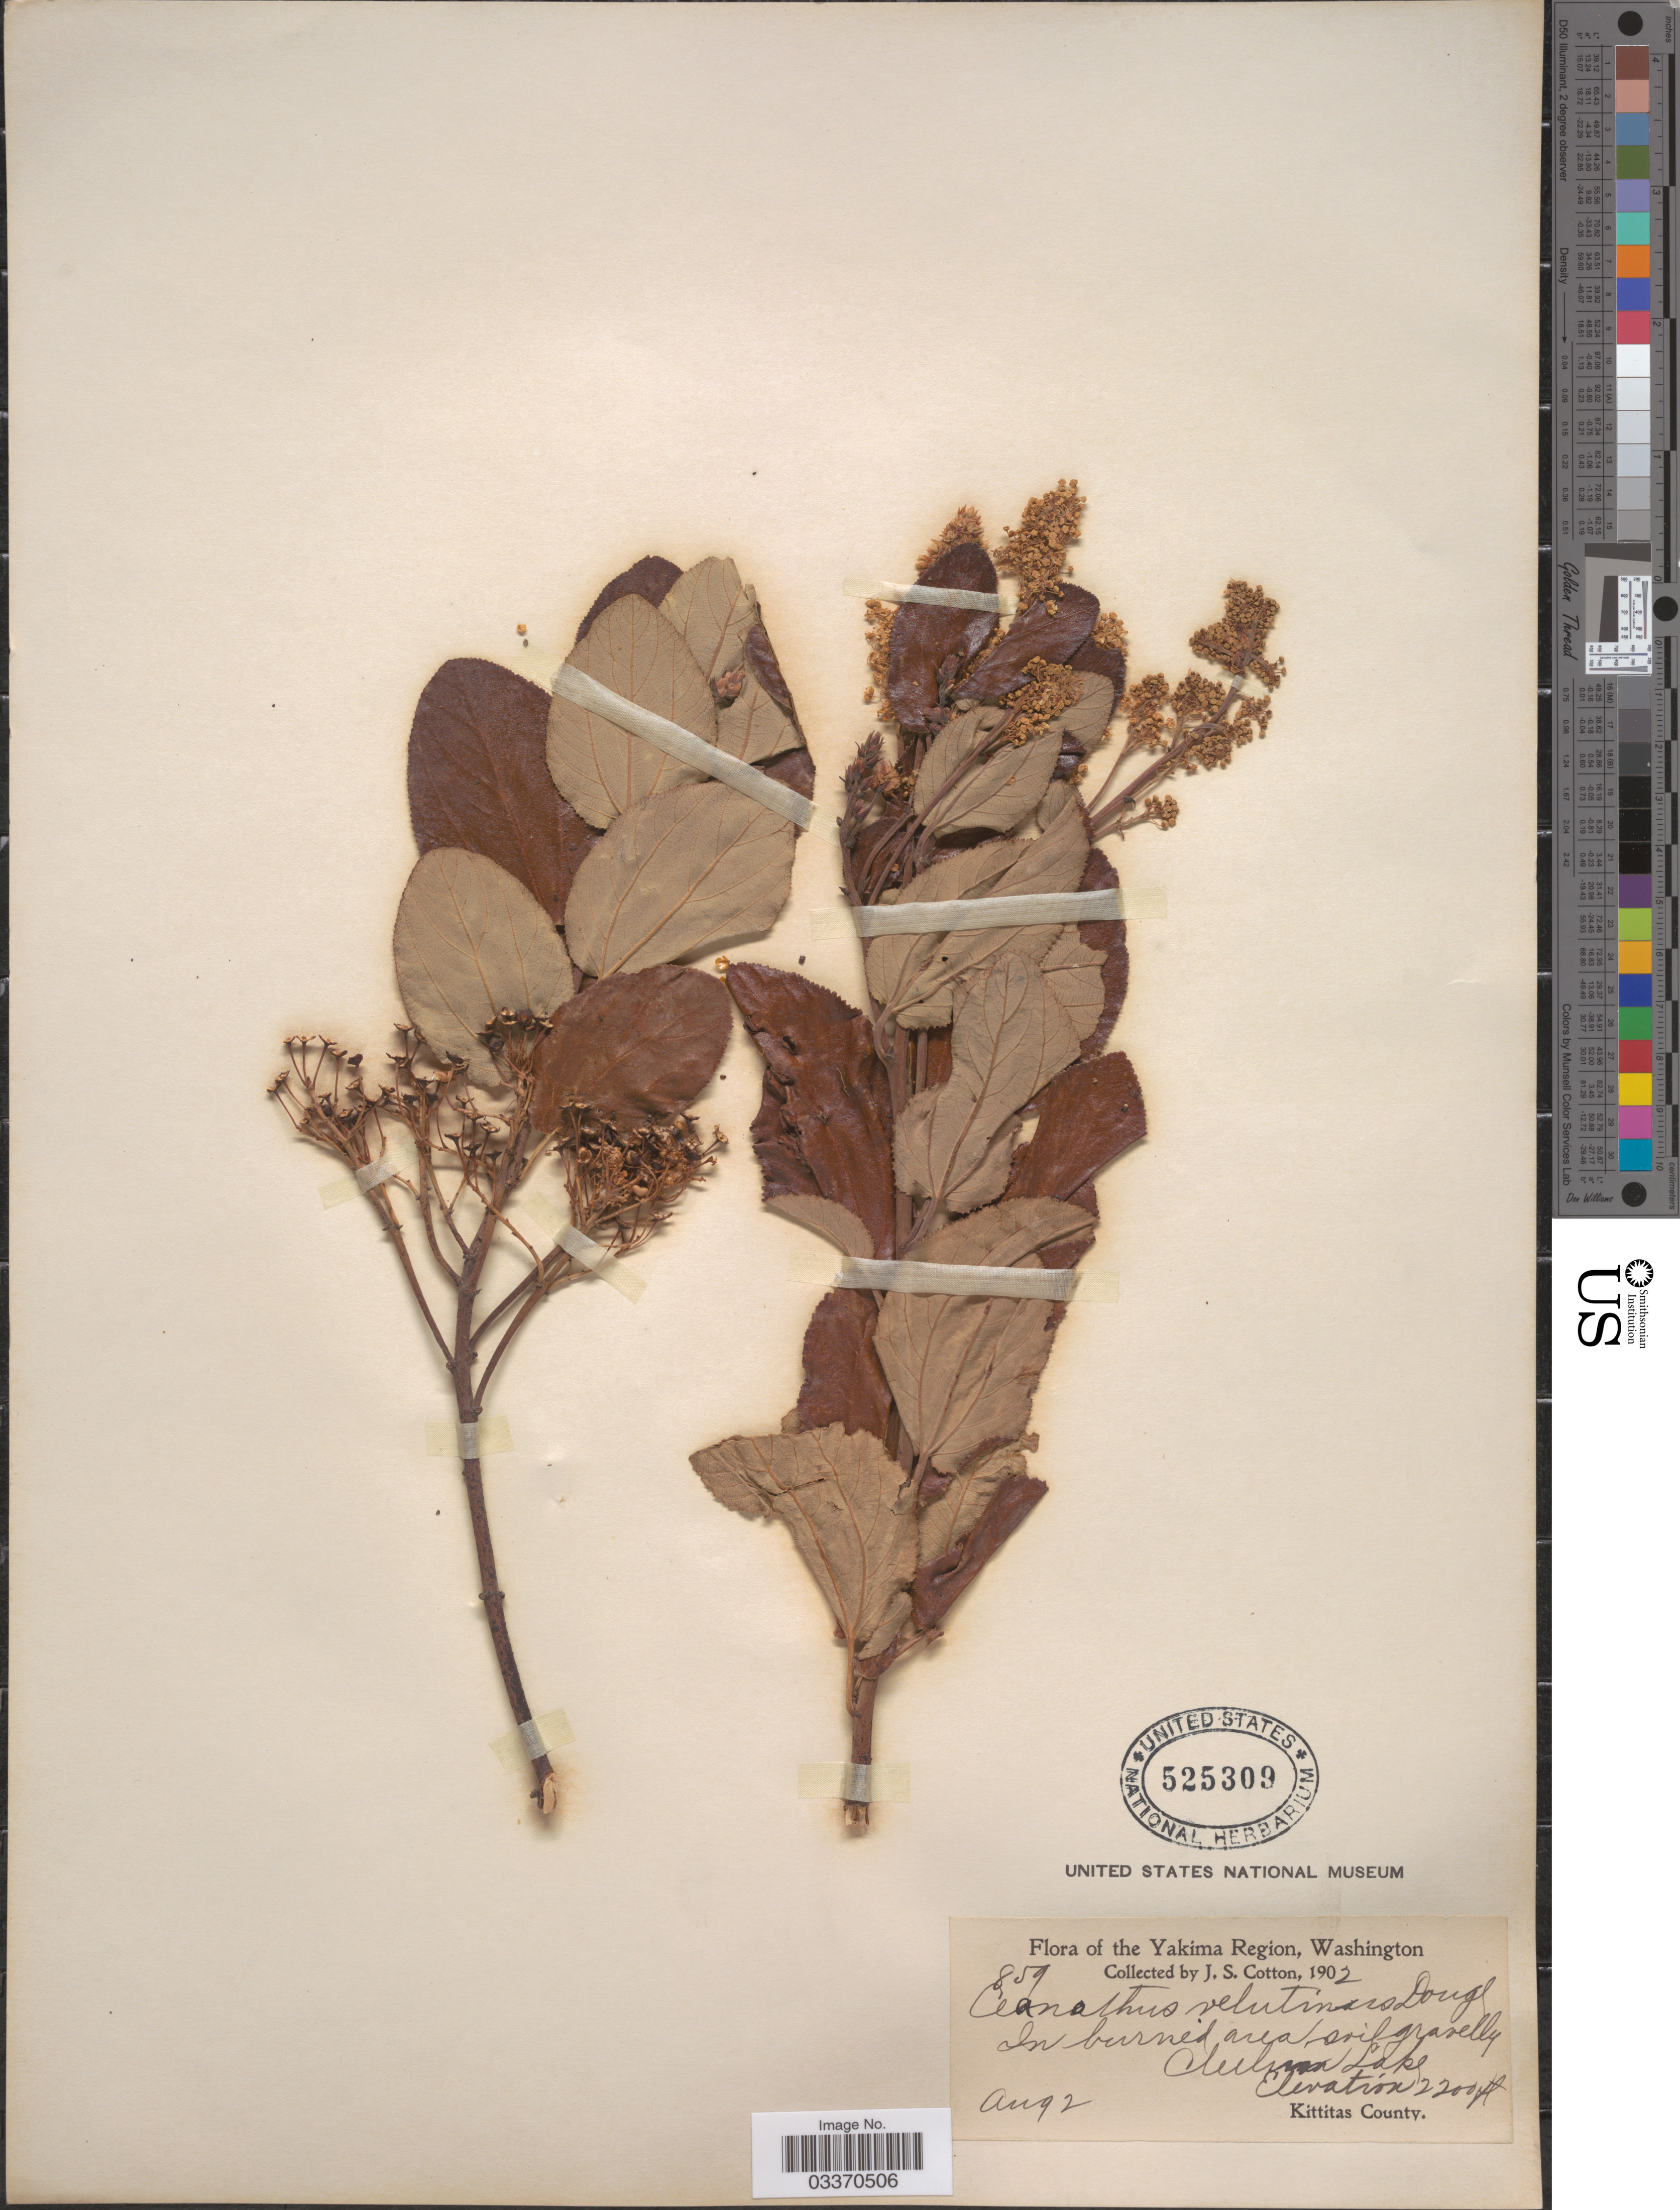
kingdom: Plantae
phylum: Tracheophyta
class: Magnoliopsida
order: Rosales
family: Rhamnaceae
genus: Ceanothus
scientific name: Ceanothus velutinus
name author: Douglas ex Hook.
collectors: J. S. Cotton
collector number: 859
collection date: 1902-08-02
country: United States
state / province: Washington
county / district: Kittitas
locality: The Yakima Region. Cleelum Lake, Kittitas County.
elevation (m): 671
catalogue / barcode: US 525309